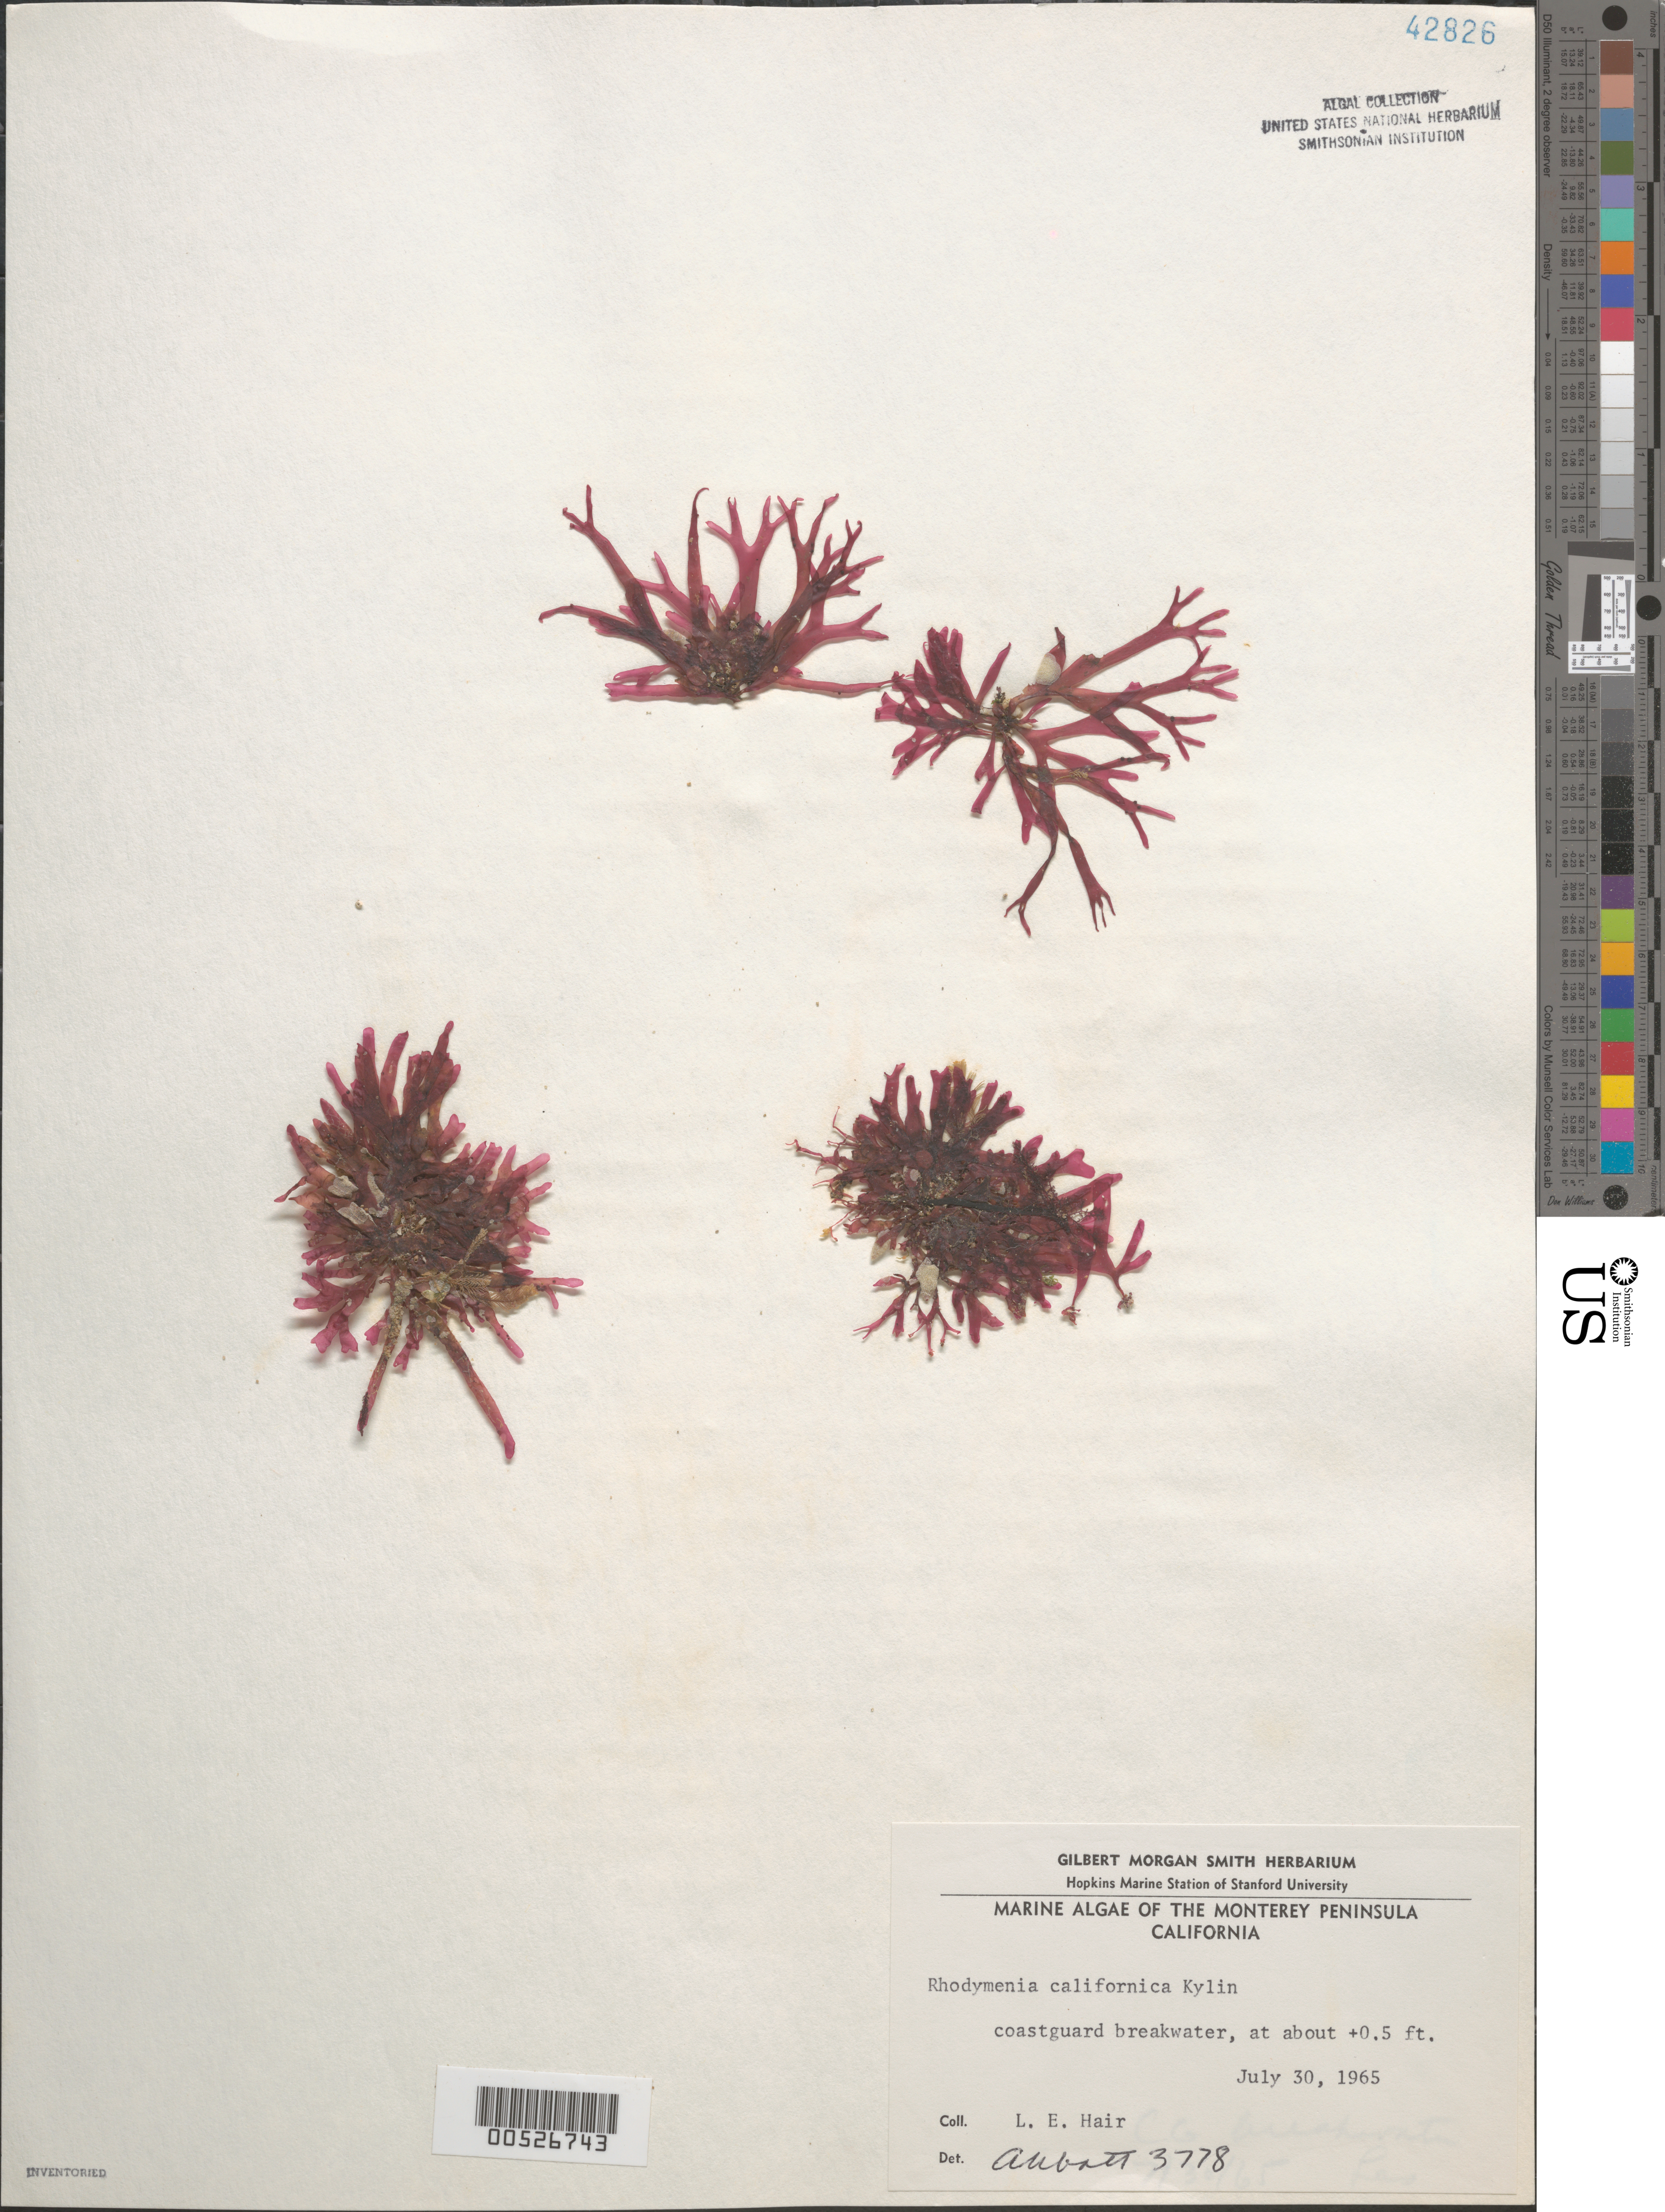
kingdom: Plantae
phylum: Rhodophyta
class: Florideophyceae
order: Rhodymeniales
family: Rhodymeniaceae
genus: Rhodymenia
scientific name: Rhodymenia californica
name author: Kylin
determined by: Abbott, Isabella A.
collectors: L. Hair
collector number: IAA 3778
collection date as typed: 30 Jul 1965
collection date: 1965-07-30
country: United States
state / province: California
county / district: Monterey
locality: Monterey, Coast Guard breakwater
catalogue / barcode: US 42826